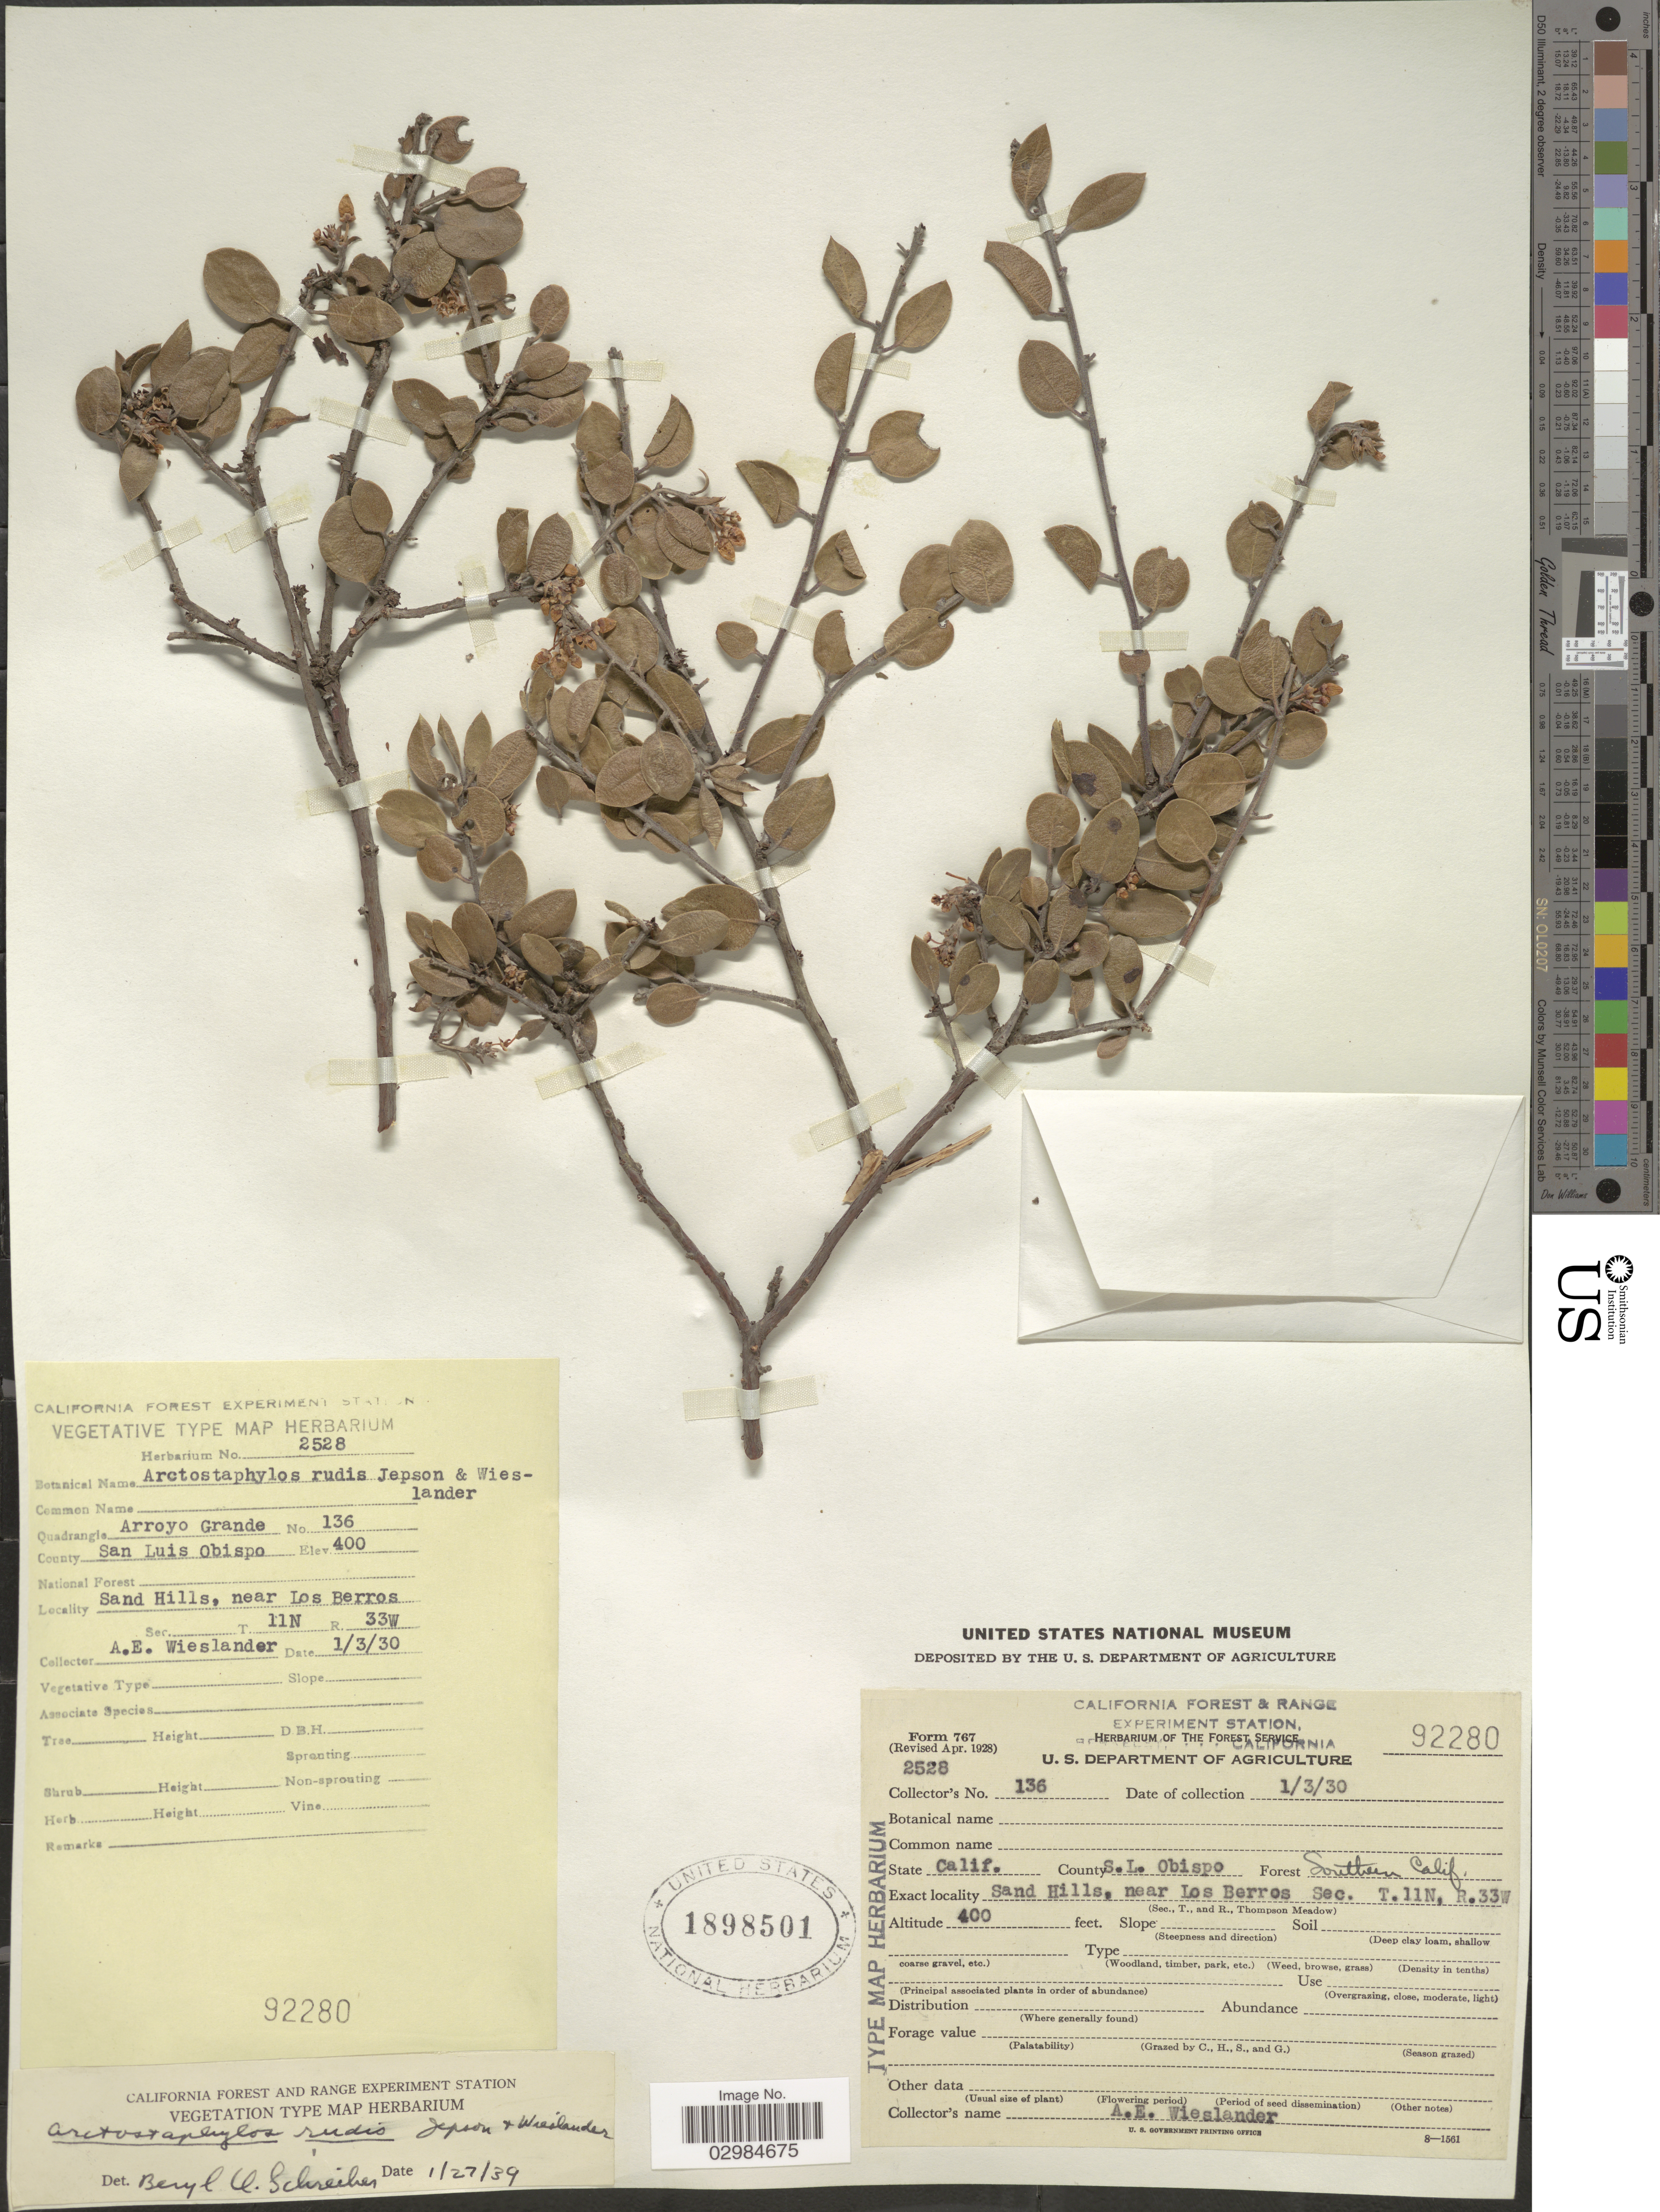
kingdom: Plantae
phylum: Tracheophyta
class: Magnoliopsida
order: Ericales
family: Ericaceae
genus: Arctostaphylos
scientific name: Arctostaphylos rudis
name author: Jeps. & Wiesl.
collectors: A. E. Wieslander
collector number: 136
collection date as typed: Transcribed d/m/y: 3/1/30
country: United States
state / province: California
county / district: San Luis Obispo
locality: Arroyo Grande. County San Luis Obispo. Southern Calif. Sand Hills, near Los Berros Sec. T11N, R33W.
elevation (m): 122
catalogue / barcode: US 1898501